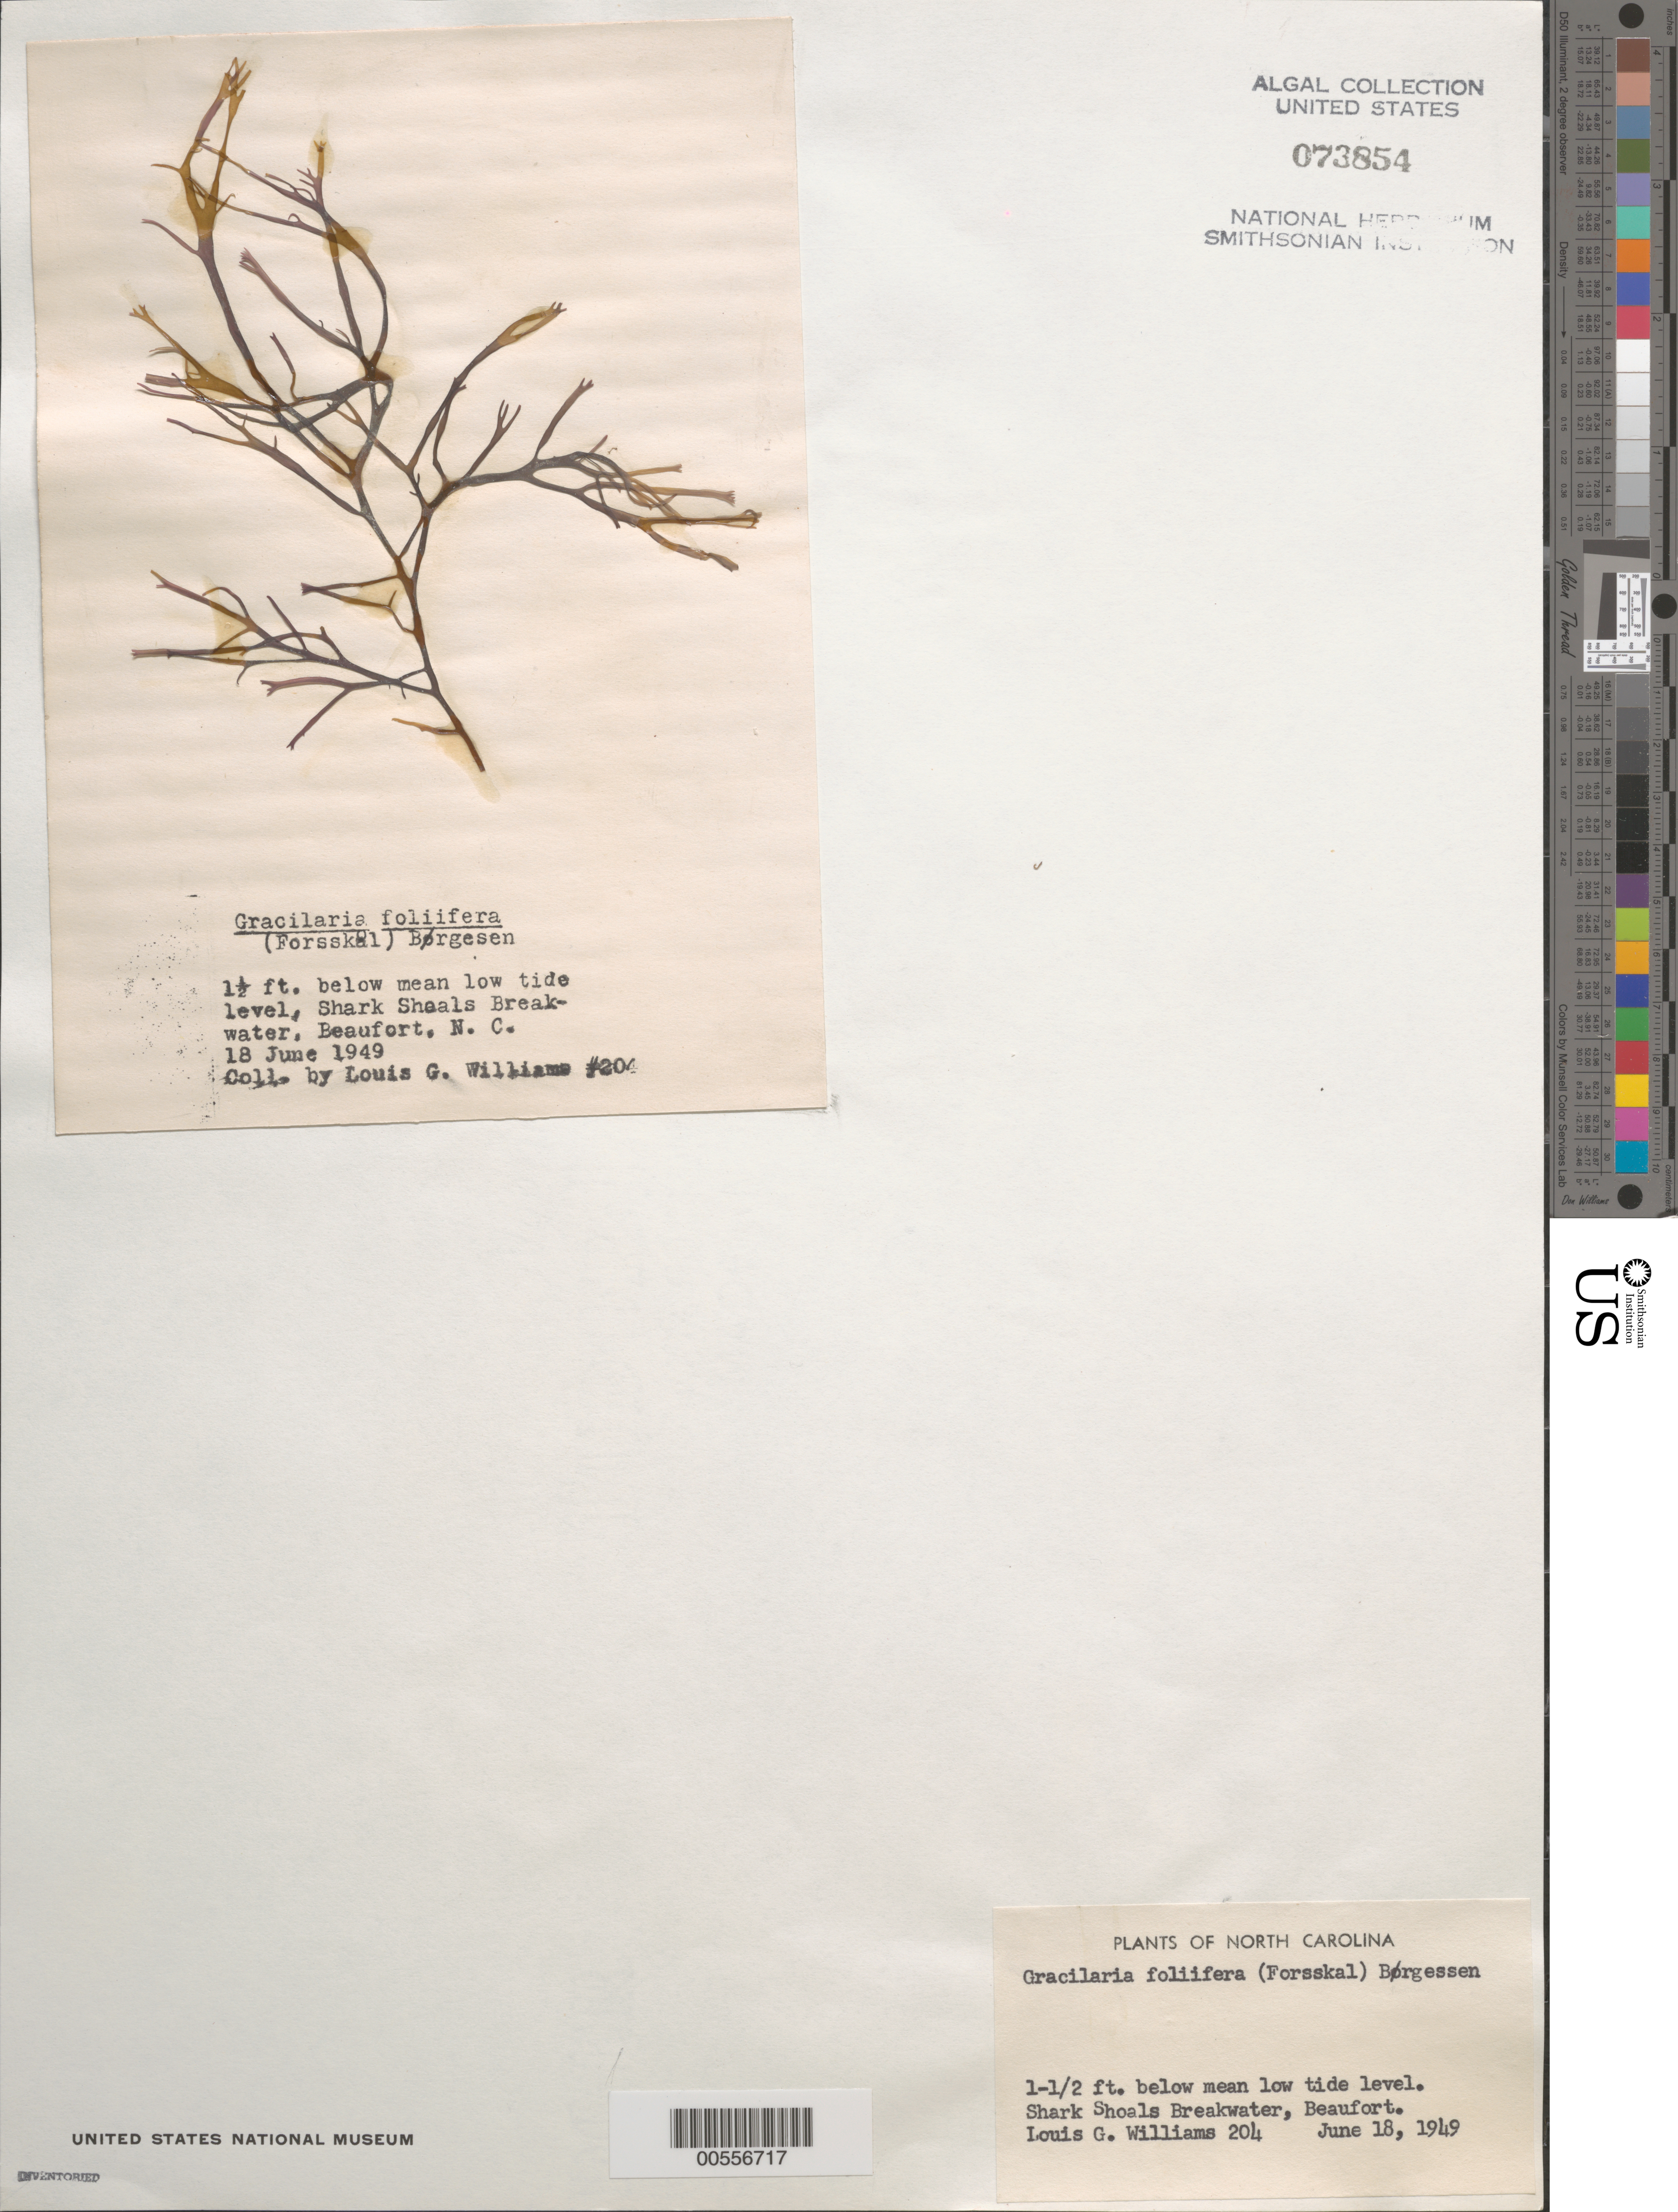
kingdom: Plantae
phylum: Rhodophyta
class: Florideophyceae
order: Gracilariales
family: Gracilariaceae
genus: Gracilaria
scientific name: Gracilaria foliifera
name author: (Forssk.) Børgesen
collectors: L. G. Williams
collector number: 204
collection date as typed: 18 Jun 1949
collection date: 1949-06-18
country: United States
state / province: North Carolina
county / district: Carteret County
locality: Beaufort, Shark Shoals breakwater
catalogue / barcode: US 73854